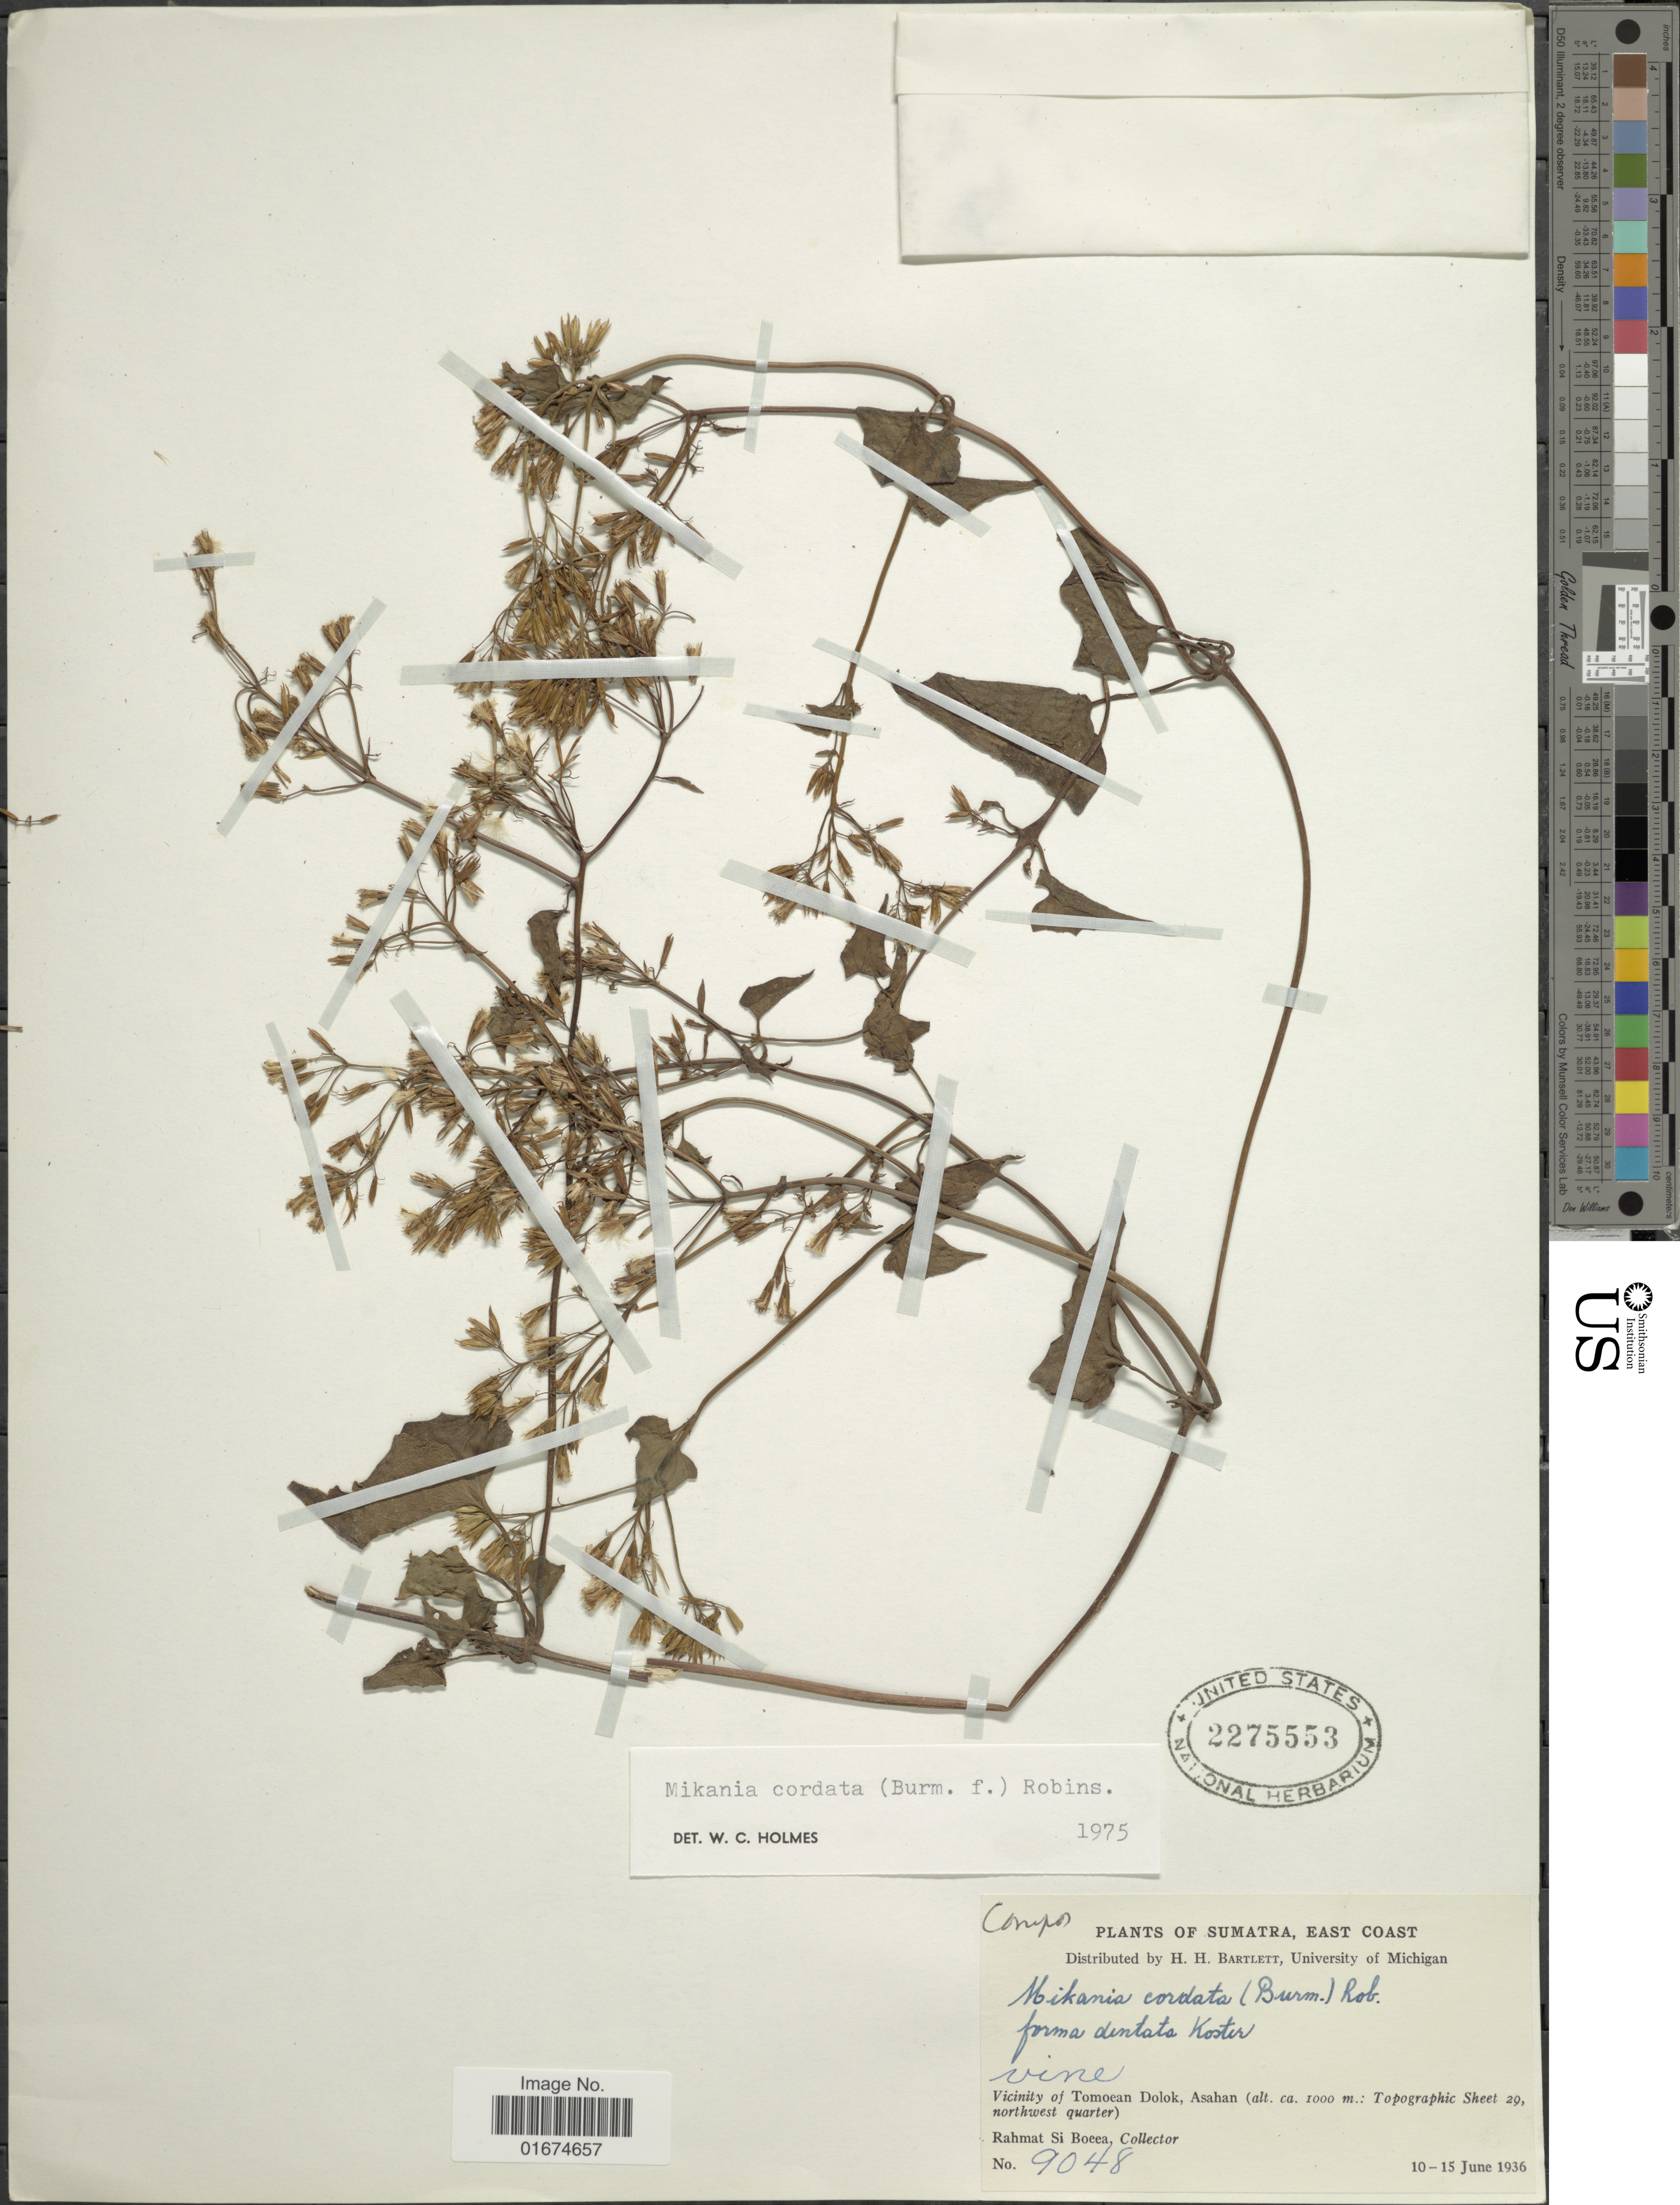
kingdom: Plantae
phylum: Tracheophyta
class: Magnoliopsida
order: Asterales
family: Asteraceae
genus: Mikania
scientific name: Mikania cordata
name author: (Burm. f.) B.L. Rob.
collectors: Rahmat Si Boeea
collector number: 9048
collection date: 1936-06-10/1936-06-15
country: Indonesia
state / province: Sumatra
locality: East Coast, Vicinity of Tomoean Dolok, Asahan (Topographic Sheet 29, northwest quarter)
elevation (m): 1000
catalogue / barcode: US 2275553